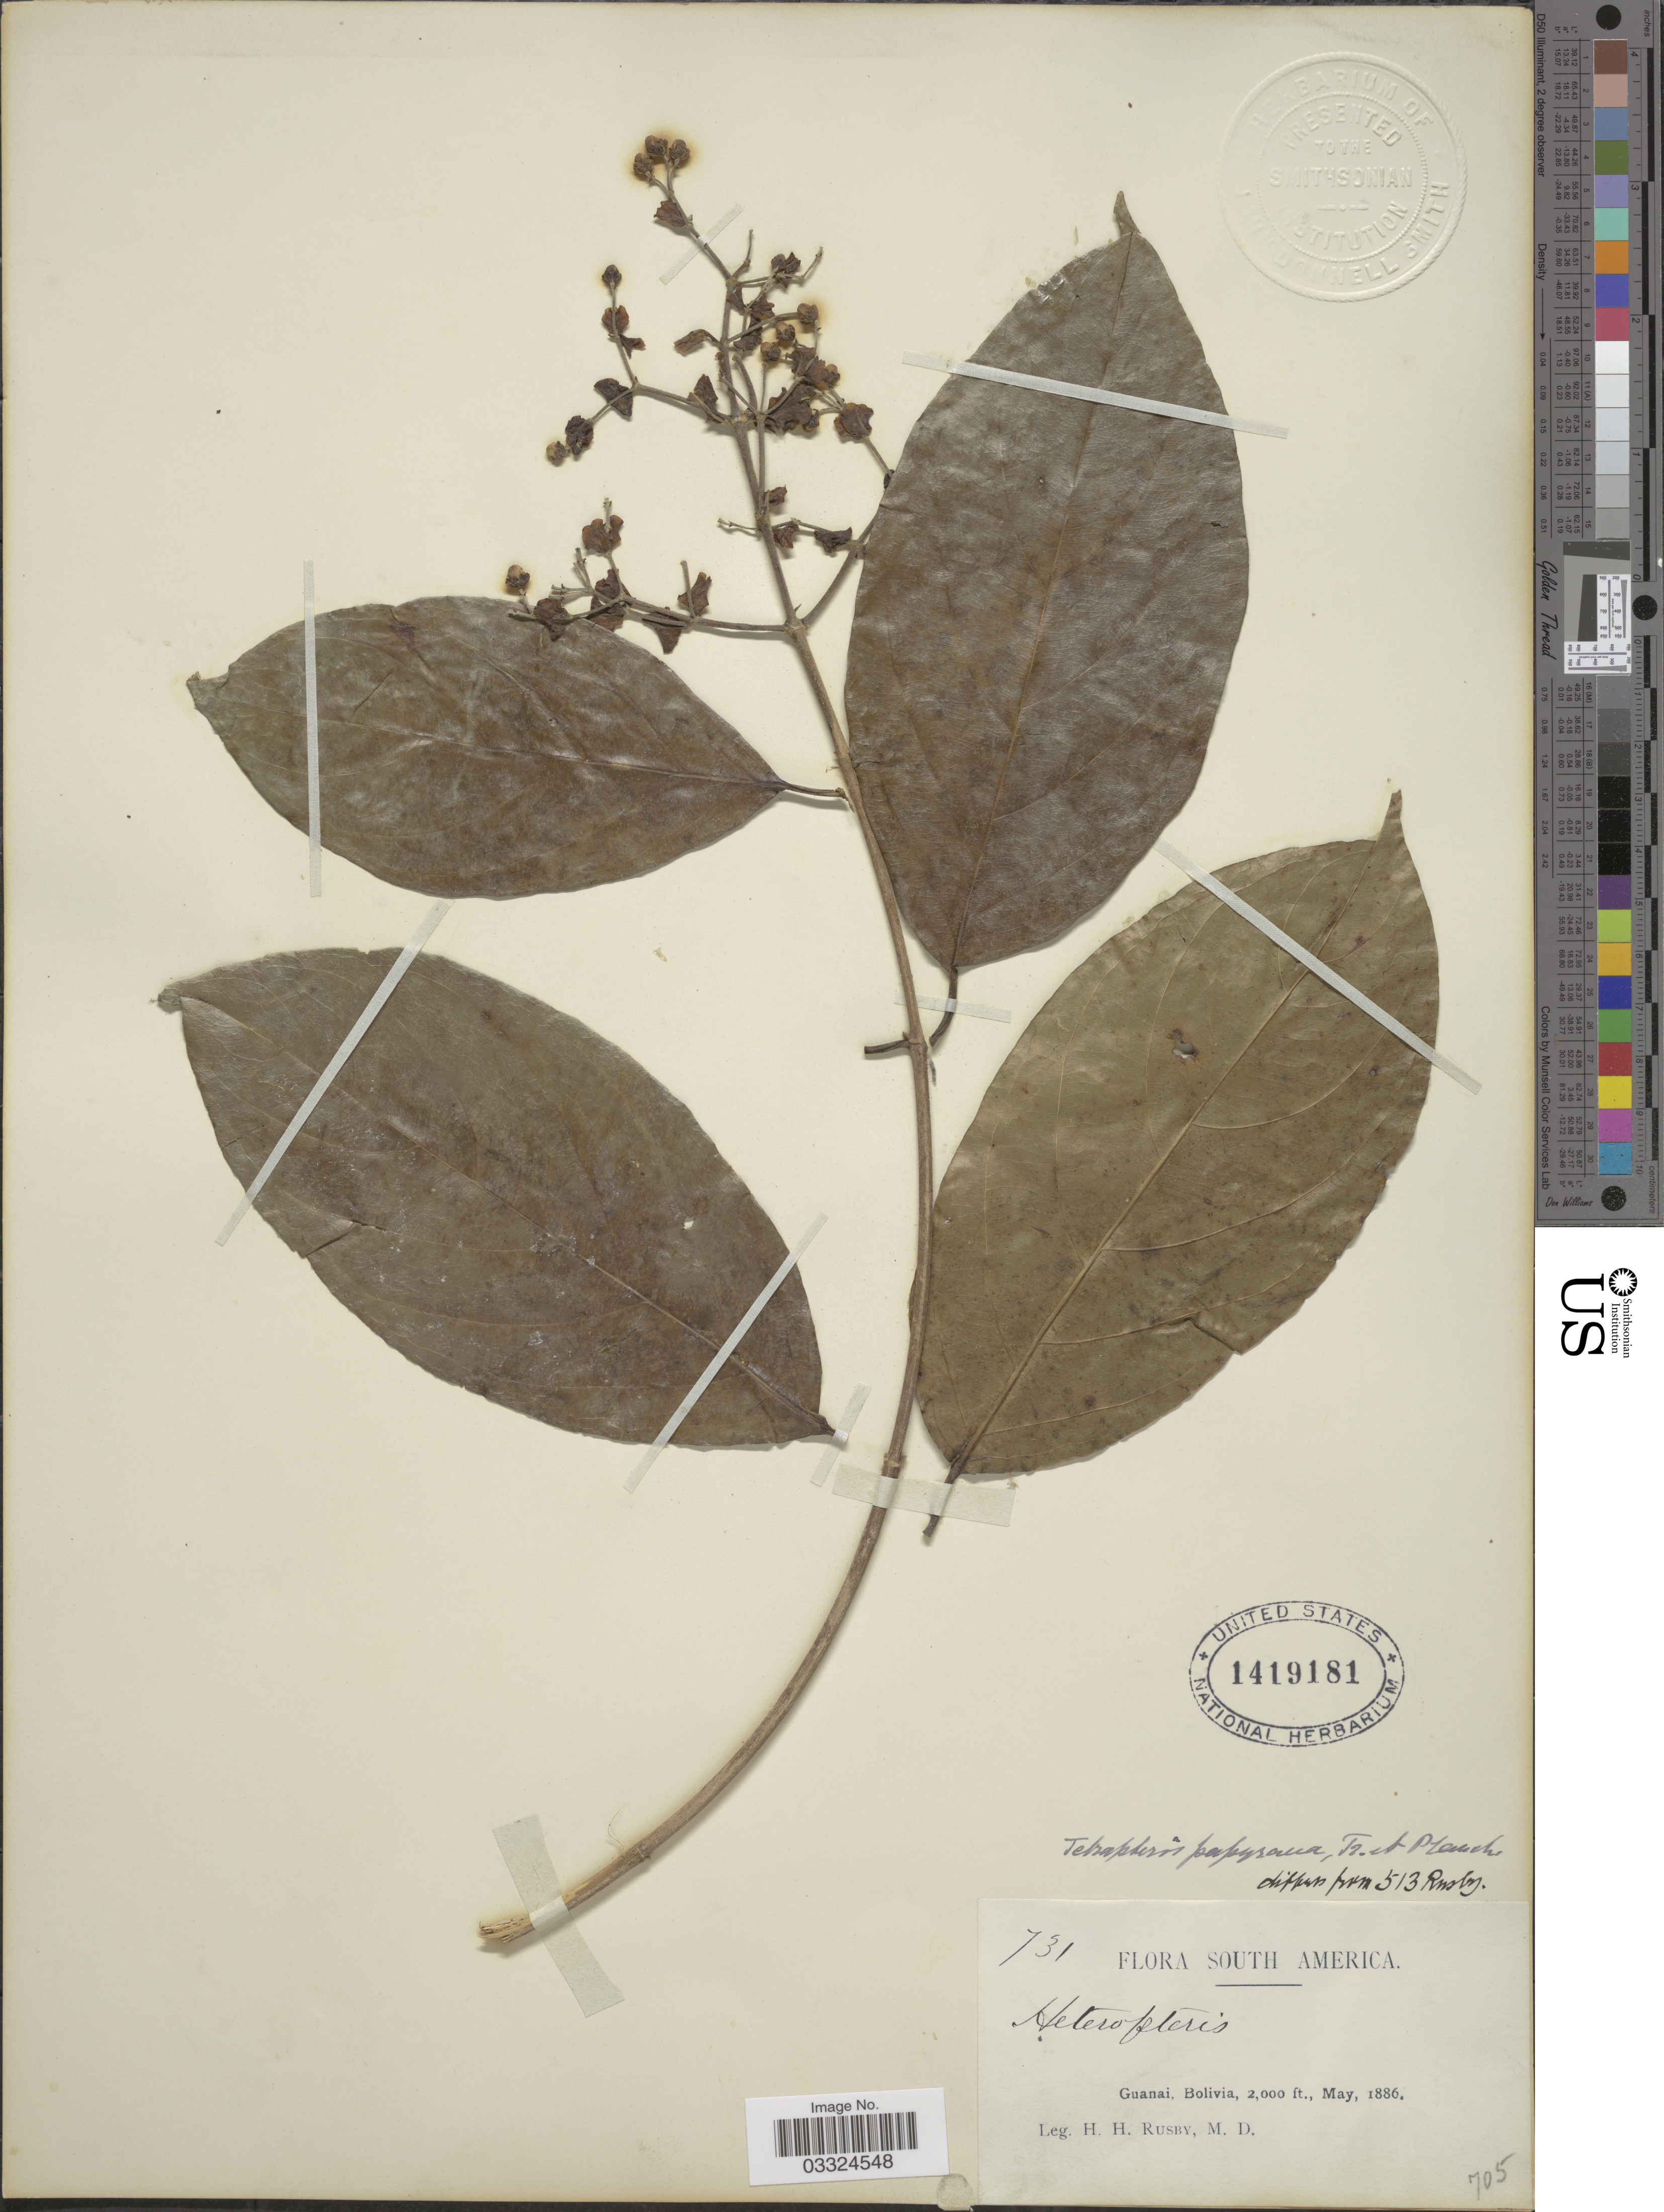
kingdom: Plantae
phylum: Tracheophyta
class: Magnoliopsida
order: Malpighiales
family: Malpighiaceae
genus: Tetrapterys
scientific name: Tetrapterys discolor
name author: (G. Mey.) DC.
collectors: H. H. Rusby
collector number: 731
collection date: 1886-05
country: Bolivia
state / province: La Páz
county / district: Larecaja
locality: Guanay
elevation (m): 610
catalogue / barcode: US 1419181